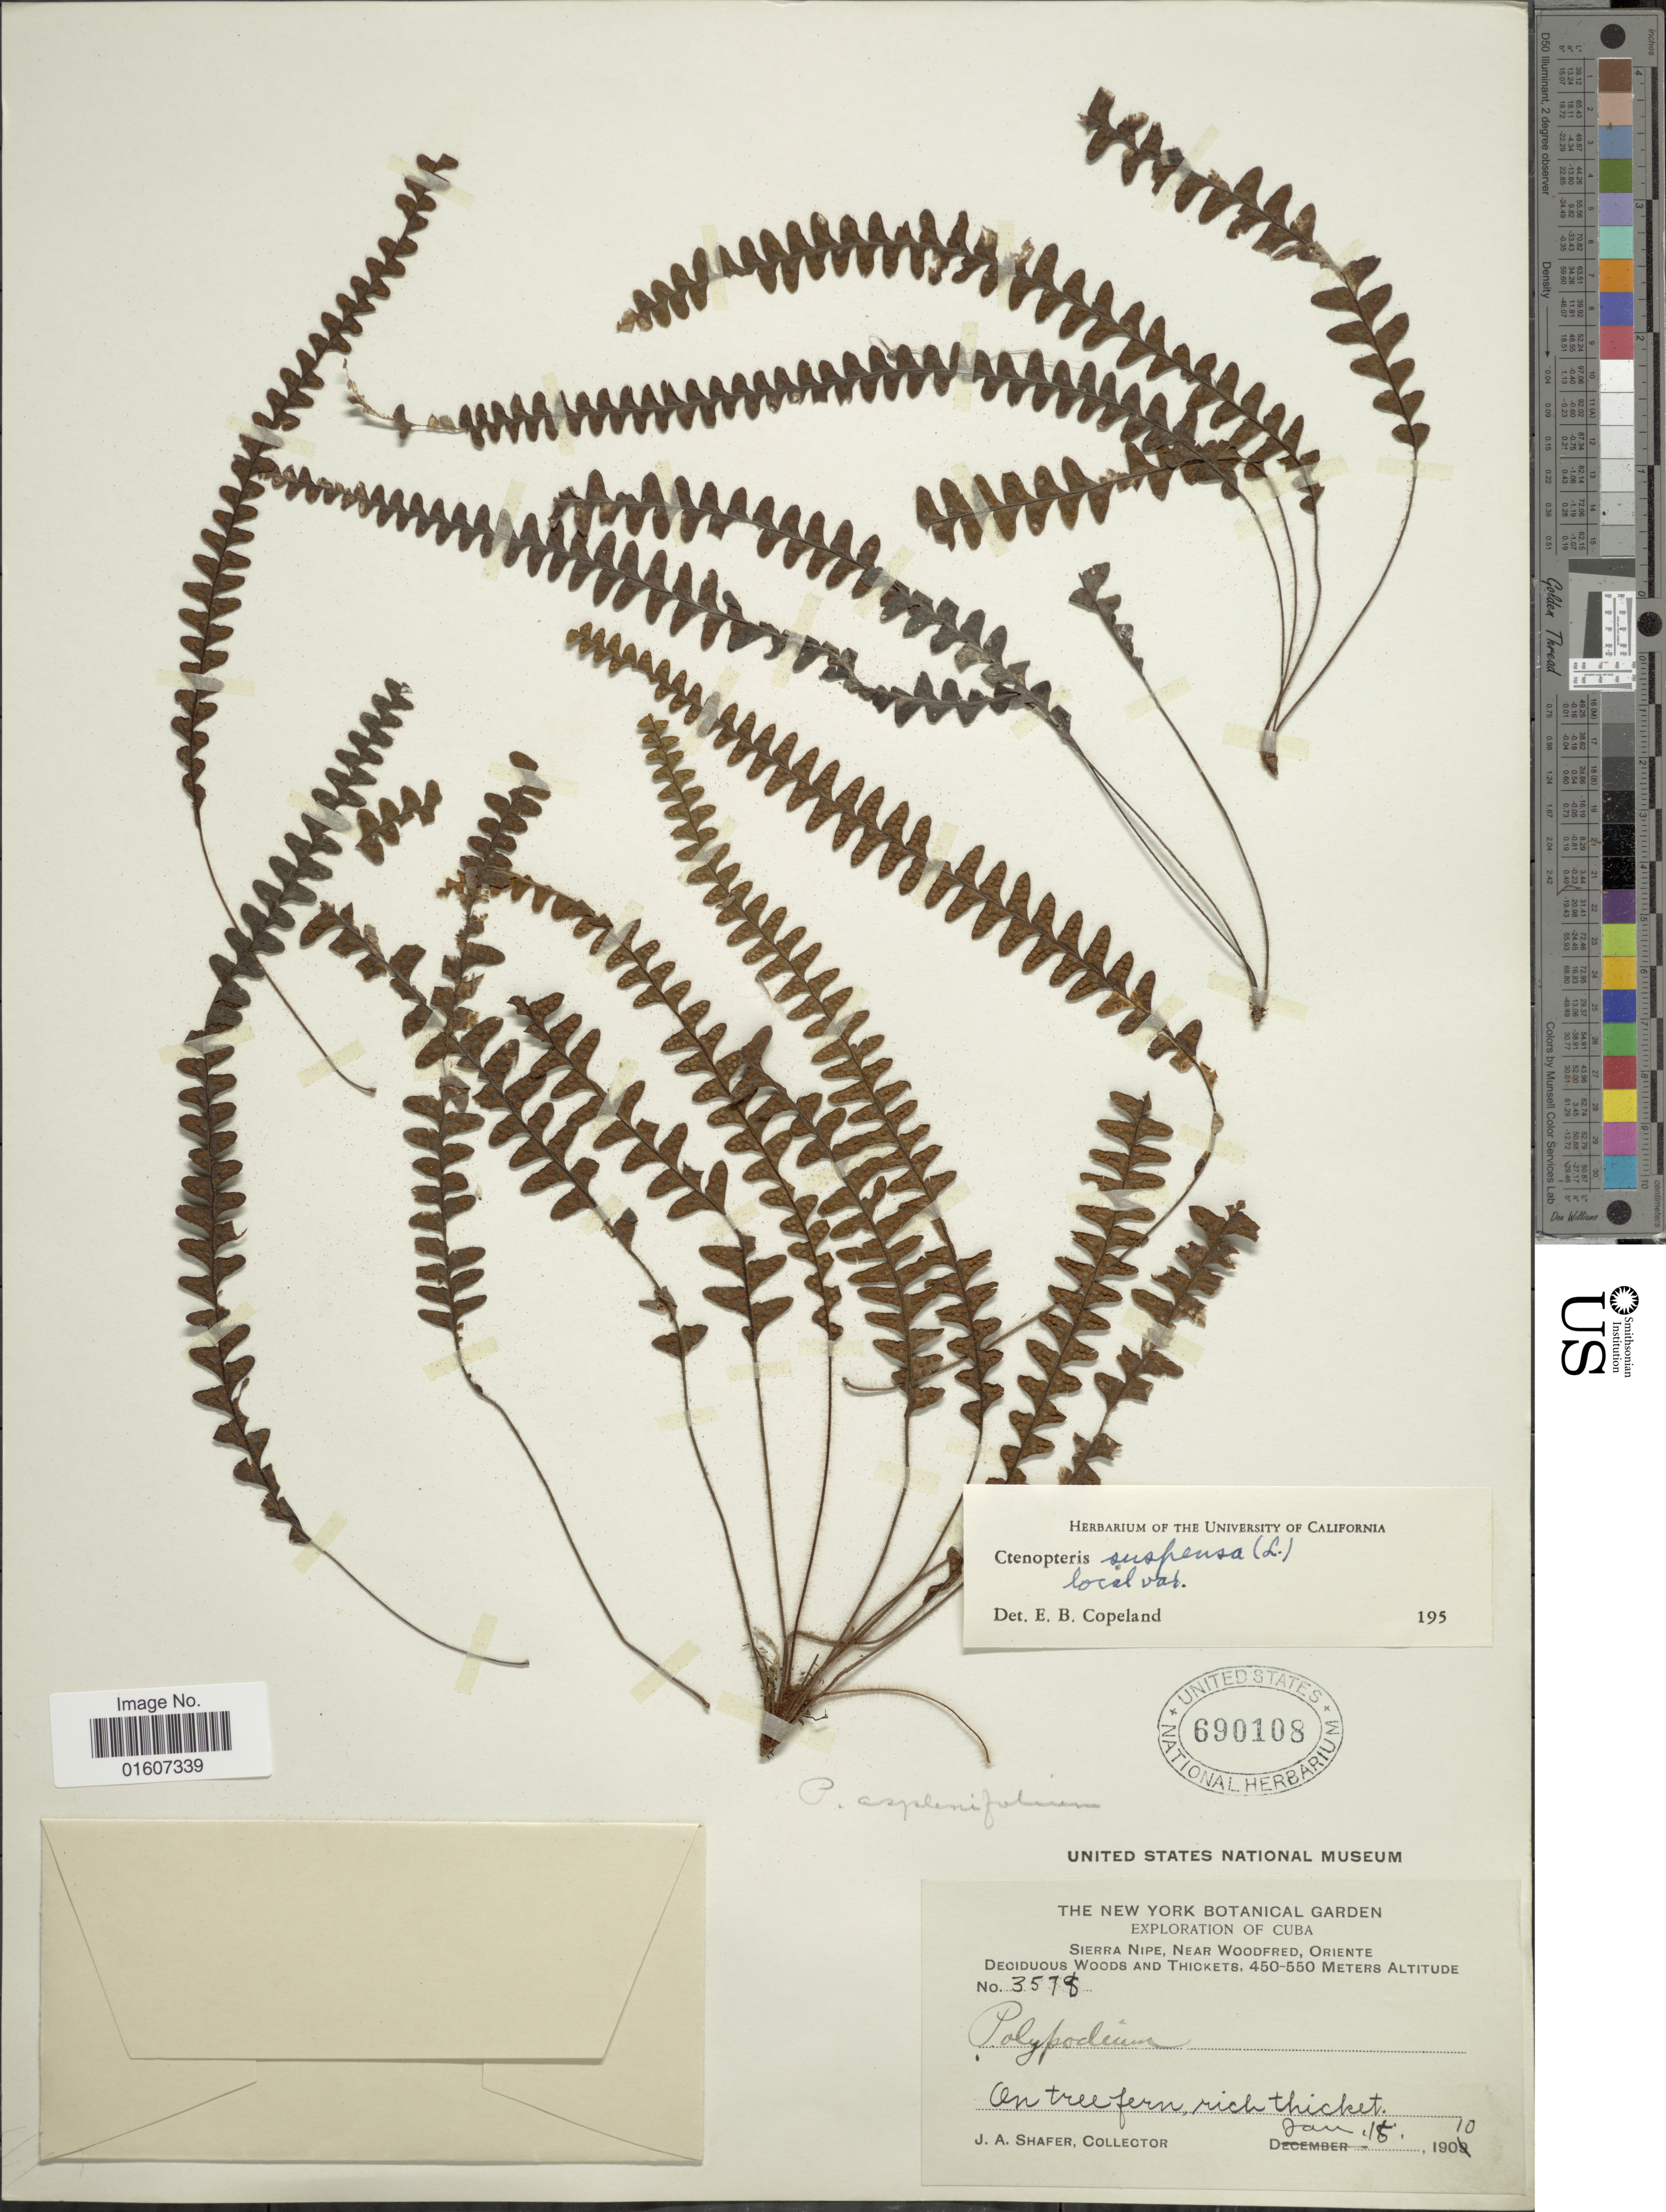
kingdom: Plantae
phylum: Tracheophyta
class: Polypodiopsida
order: Polypodiales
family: Polypodiaceae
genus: Terpsichore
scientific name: Terpsichore asplenifolia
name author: (L.) A.R. Sm.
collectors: J. A. Shafer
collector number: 3578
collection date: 1910-01-18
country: Cuba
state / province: Oriente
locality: Sierra Nipe, near Woodfred, Deciduous Woods and Thickets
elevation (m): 450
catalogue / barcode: US 690108